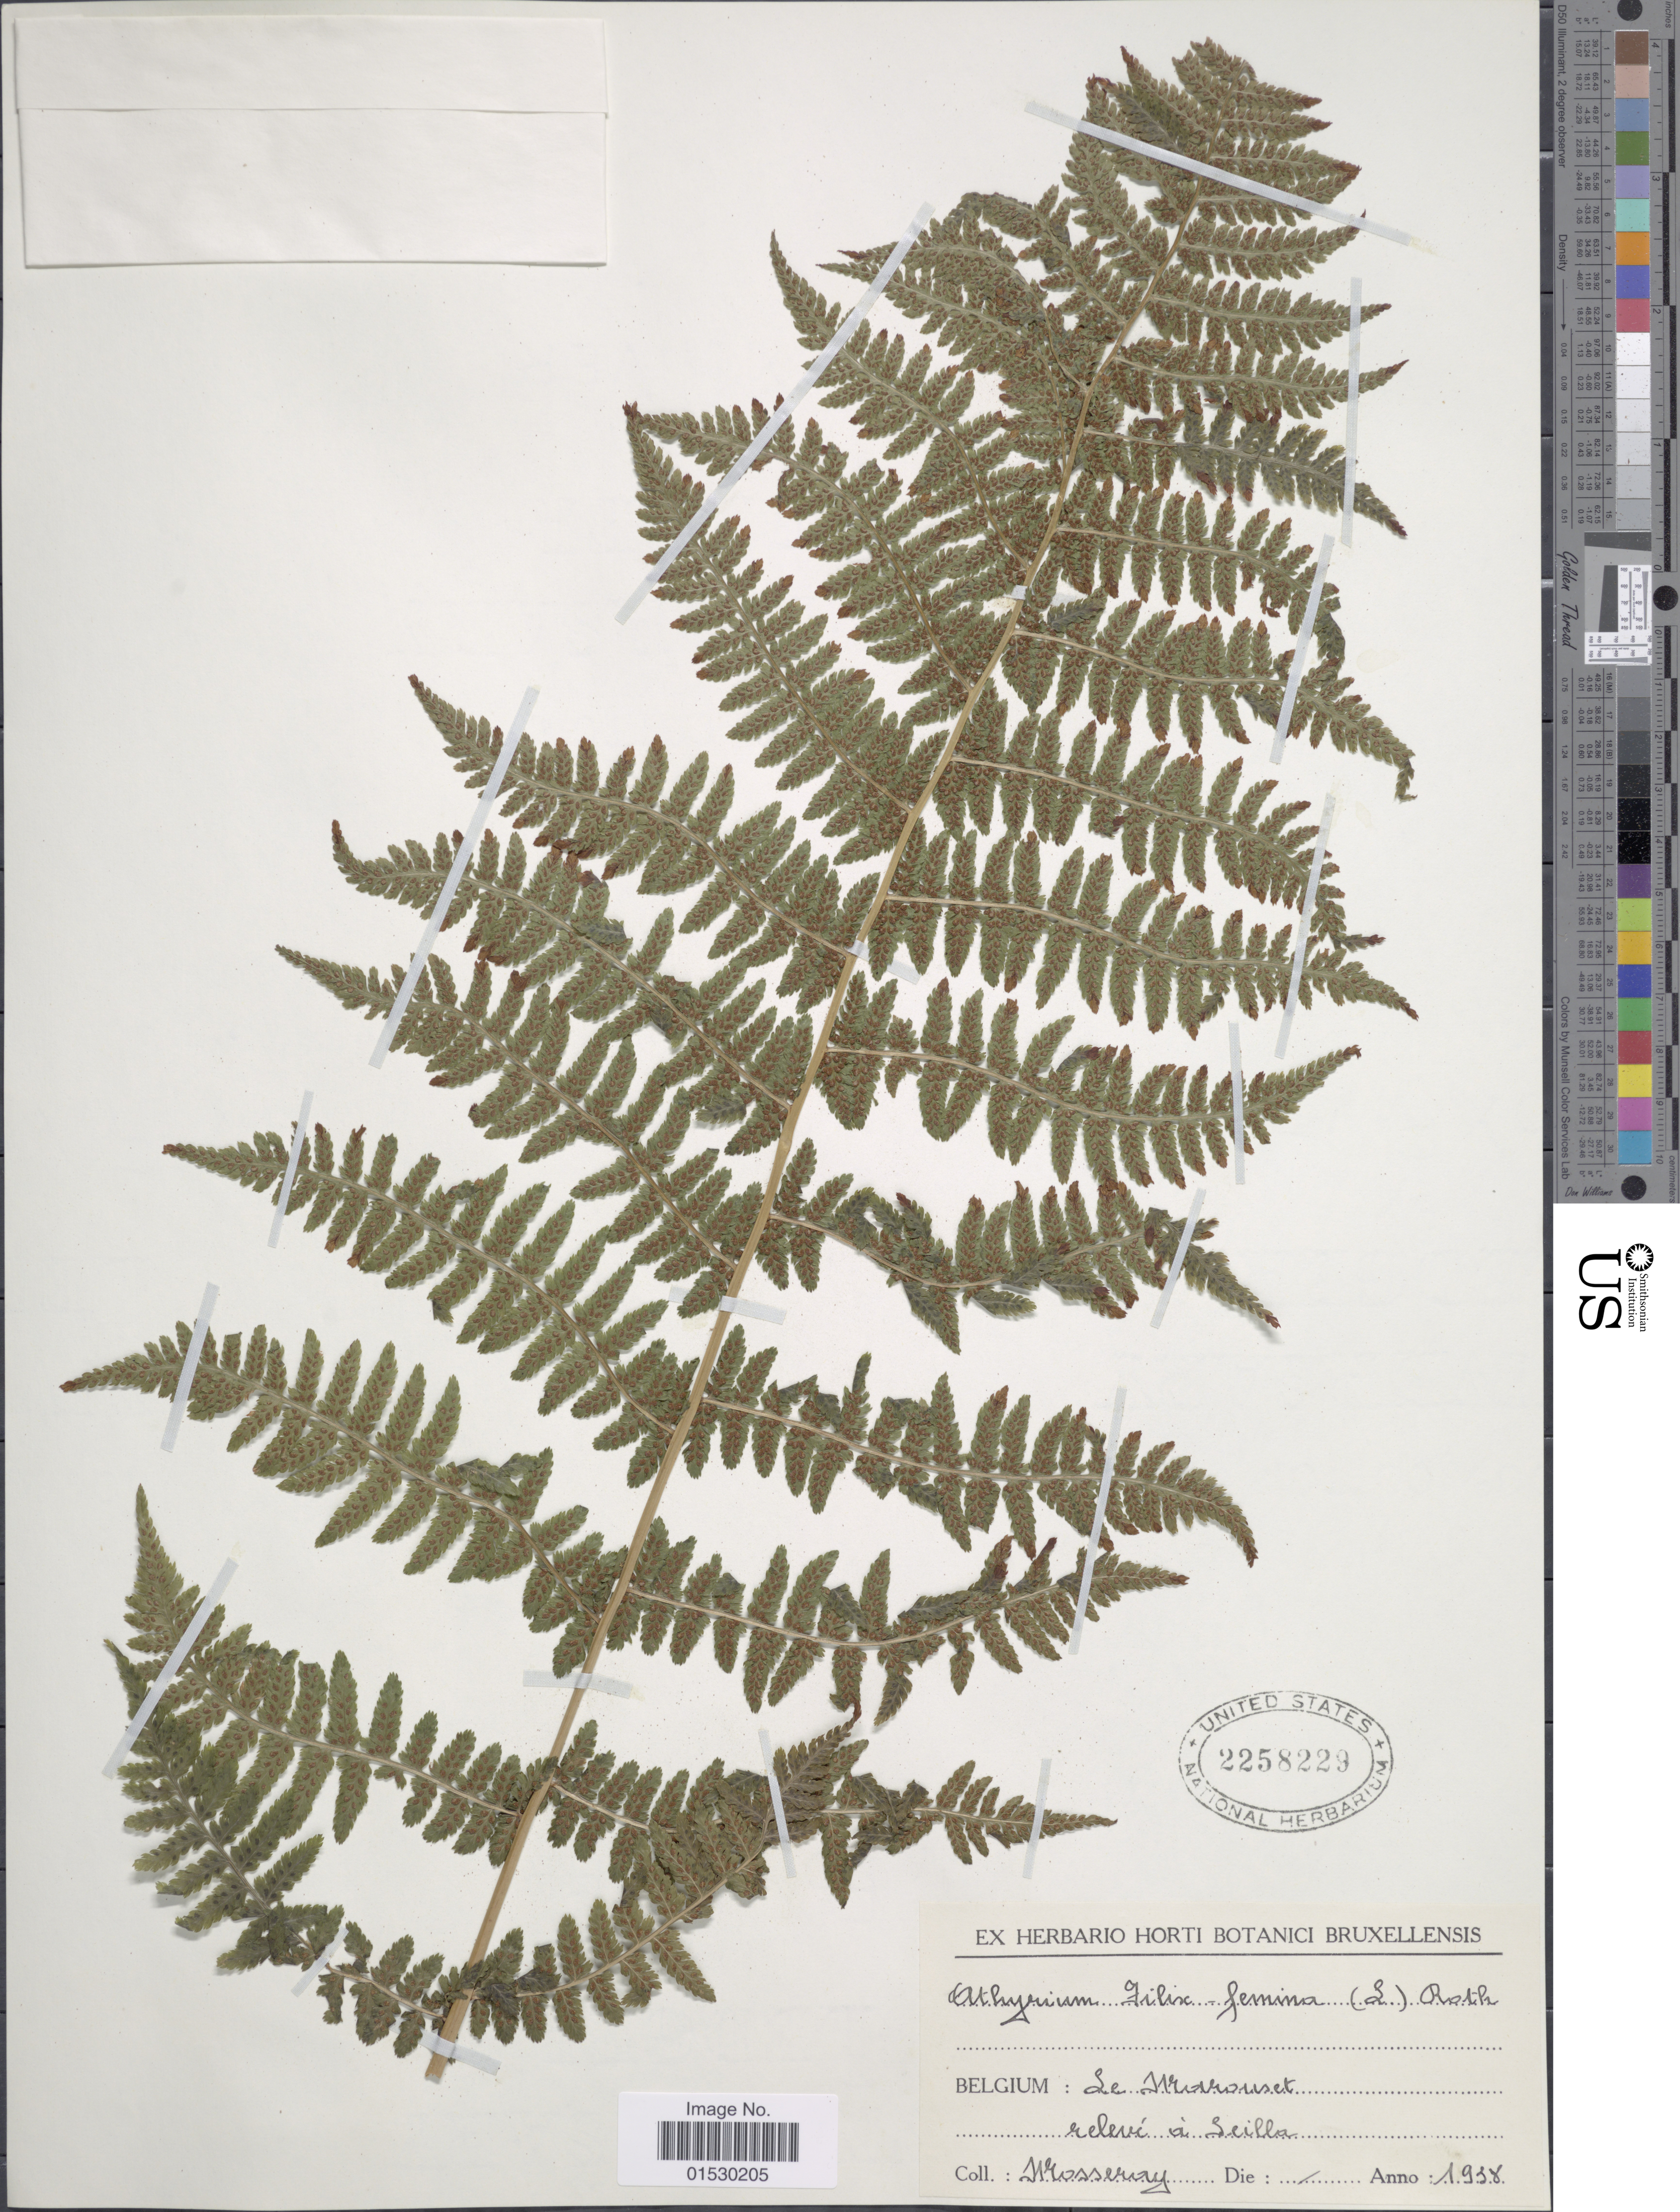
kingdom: Plantae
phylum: Tracheophyta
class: Polypodiopsida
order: Polypodiales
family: Athyriaceae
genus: Athyrium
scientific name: Athyrium filix-femina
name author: (L.) Roth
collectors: Mosseray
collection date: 1938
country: Belgium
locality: Le Marouset relevi a Seilla [interpreted]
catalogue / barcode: US 2258229